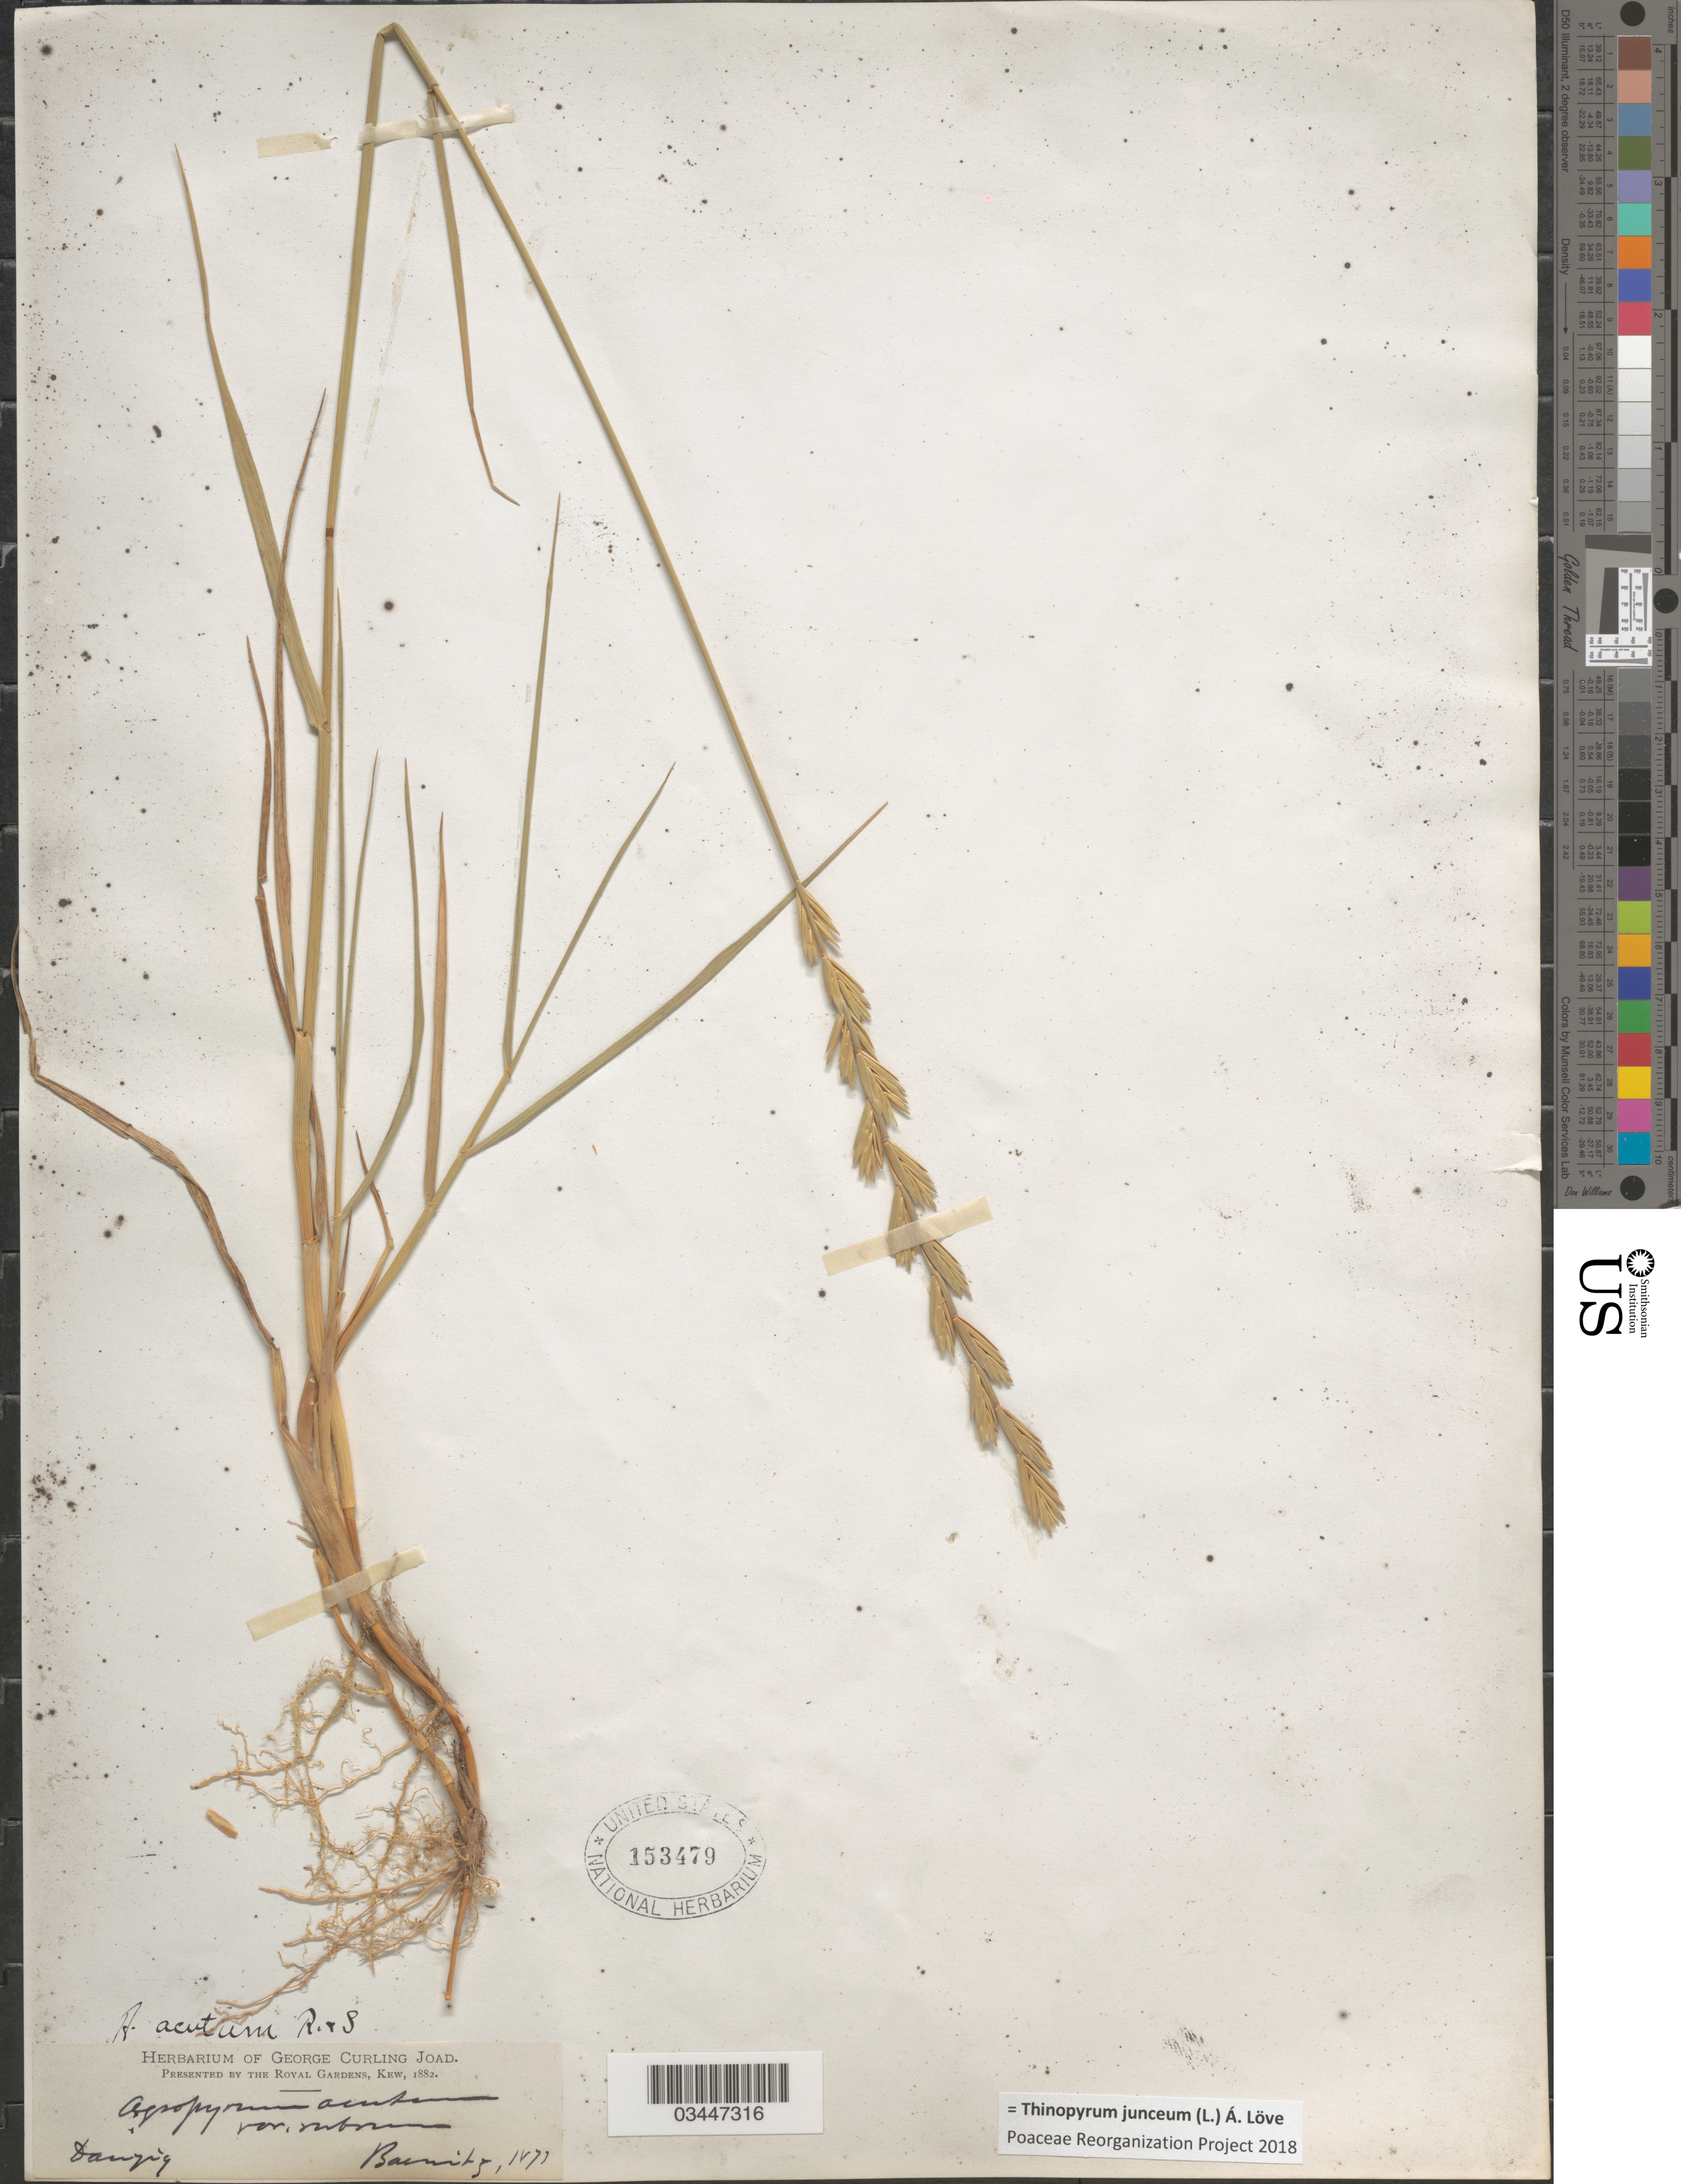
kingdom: Plantae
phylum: Tracheophyta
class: Liliopsida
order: Poales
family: Poaceae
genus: Thinopyrum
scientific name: Thinopyrum junceum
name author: (L.) Á. Löve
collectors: K. Baenitz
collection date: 1873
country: Poland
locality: Danzig.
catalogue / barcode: US 153479